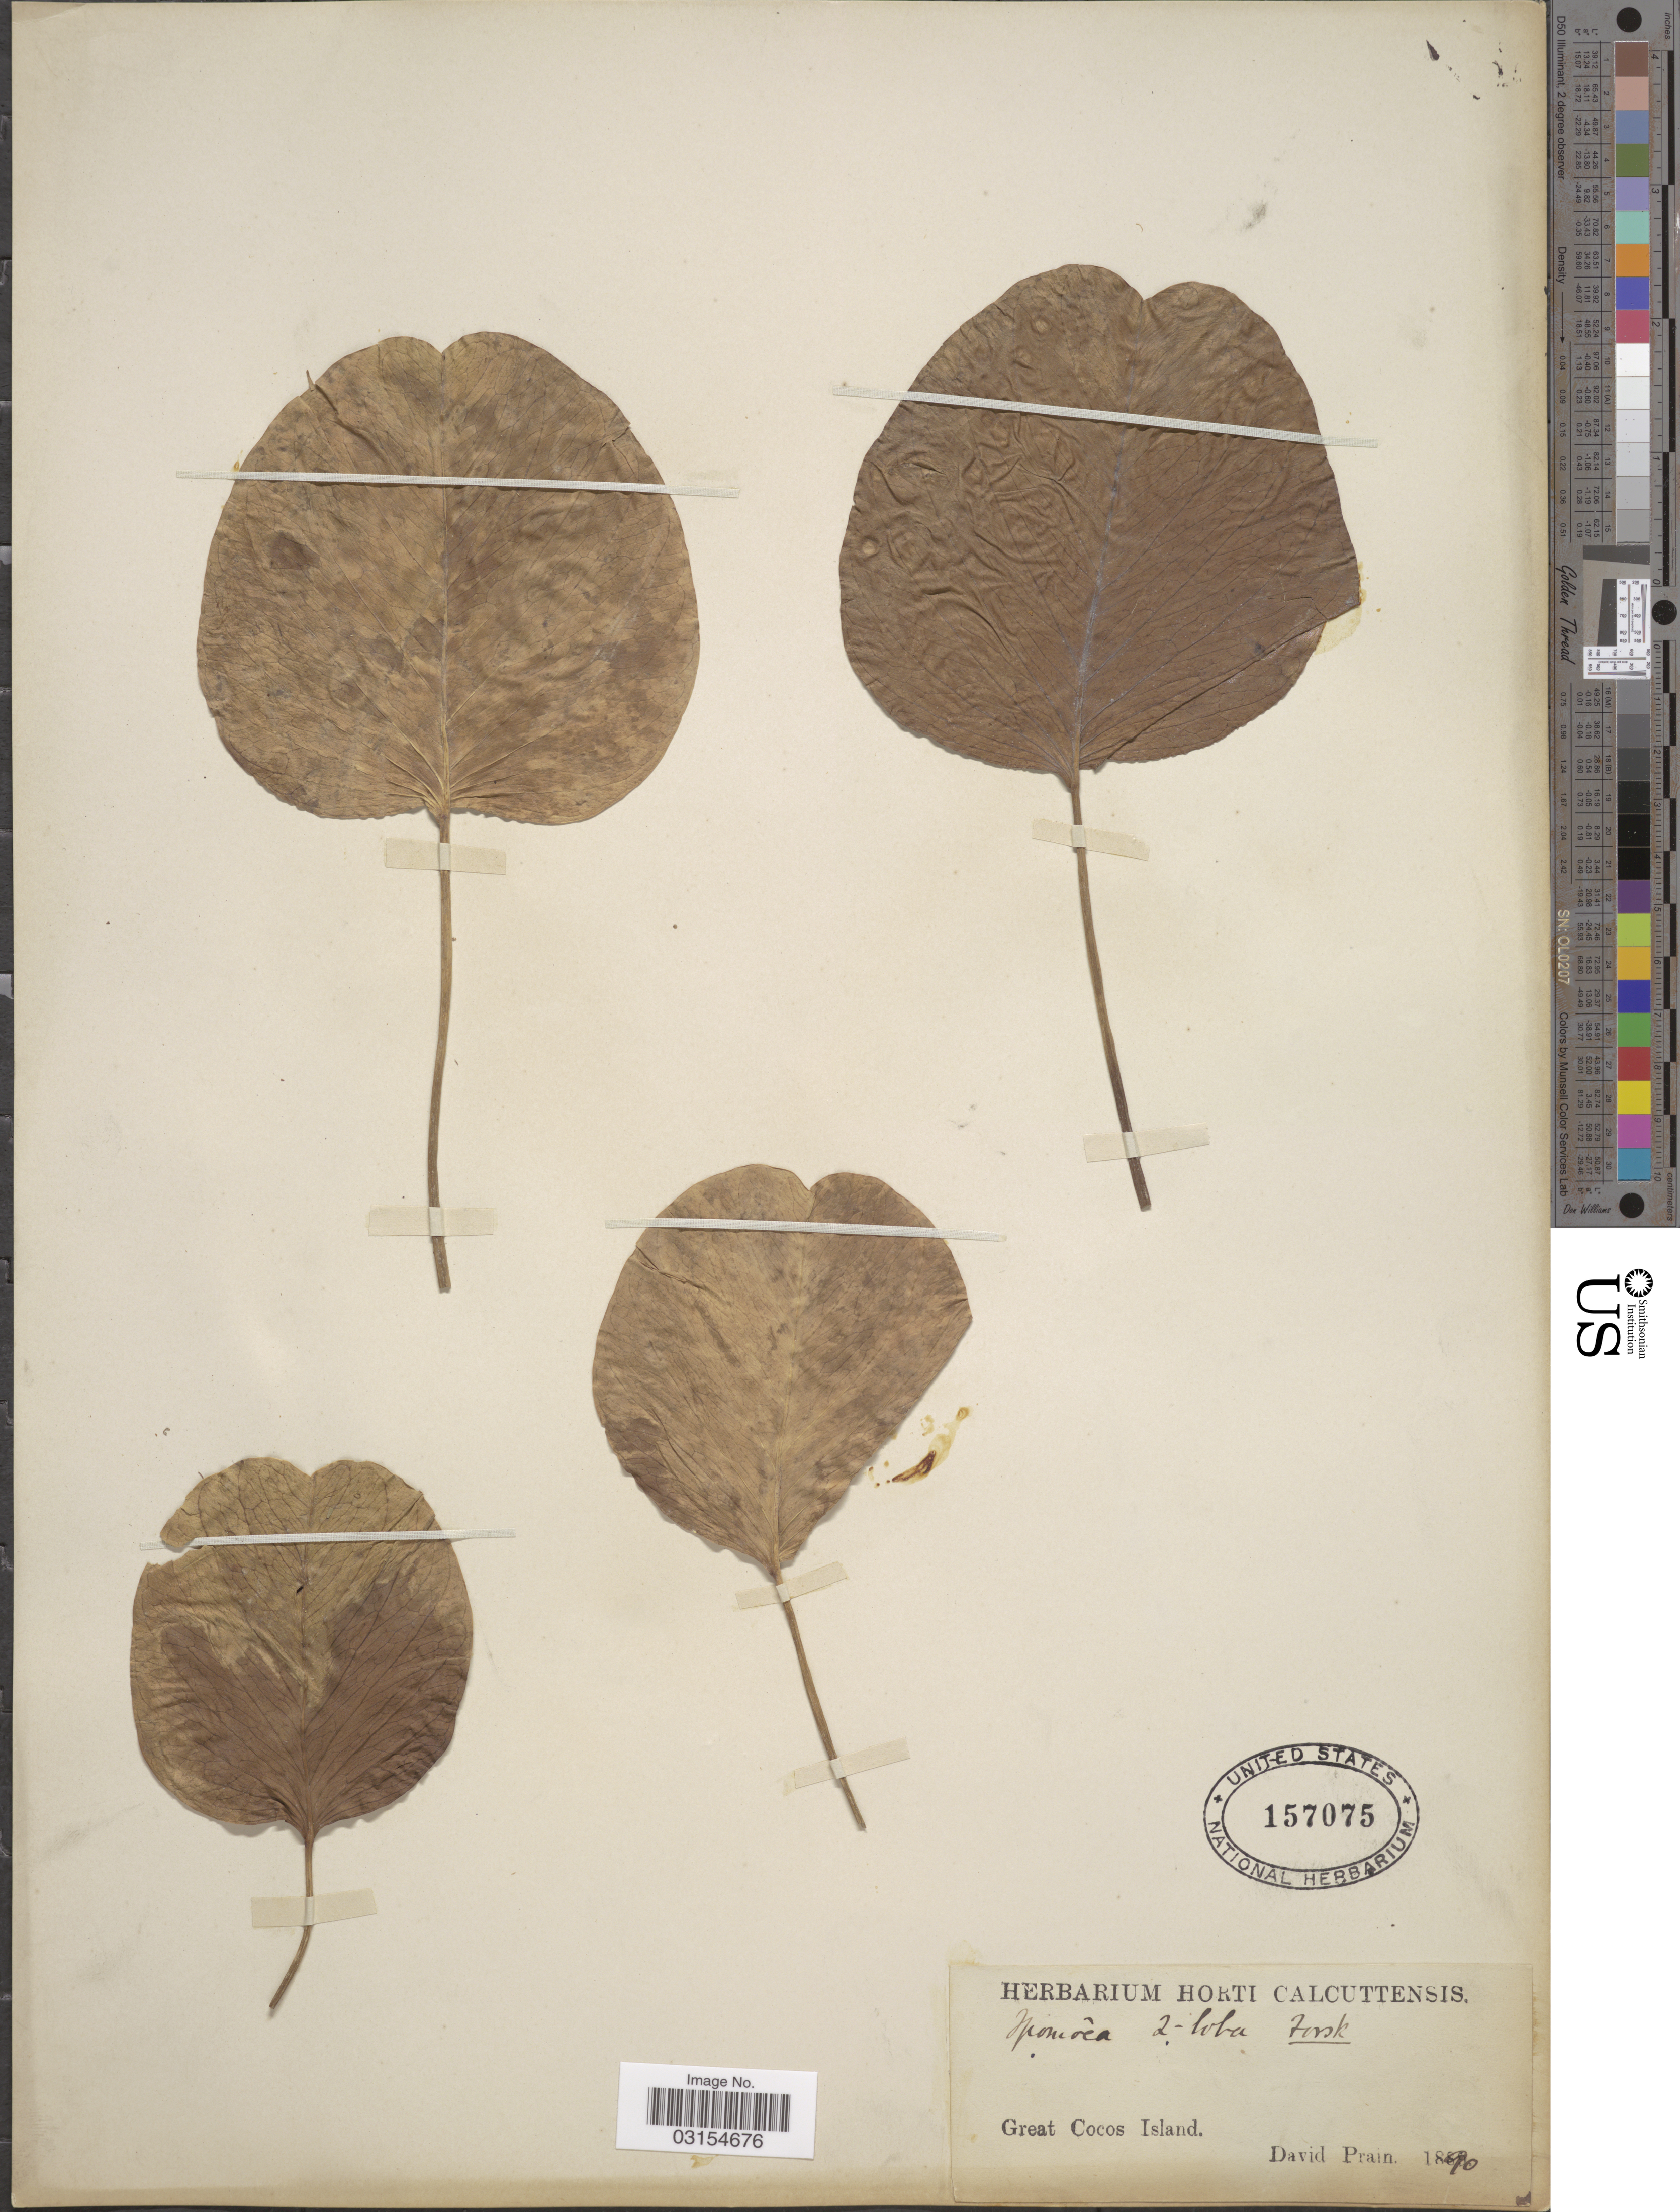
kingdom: Plantae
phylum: Tracheophyta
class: Magnoliopsida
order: Solanales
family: Convolvulaceae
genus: Ipomoea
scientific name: Ipomoea pes-caprae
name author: (L.) R. Br.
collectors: D. Prain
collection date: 1890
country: India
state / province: Andaman and Nicobar Islands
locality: Great Cocos Island.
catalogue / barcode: US 157075